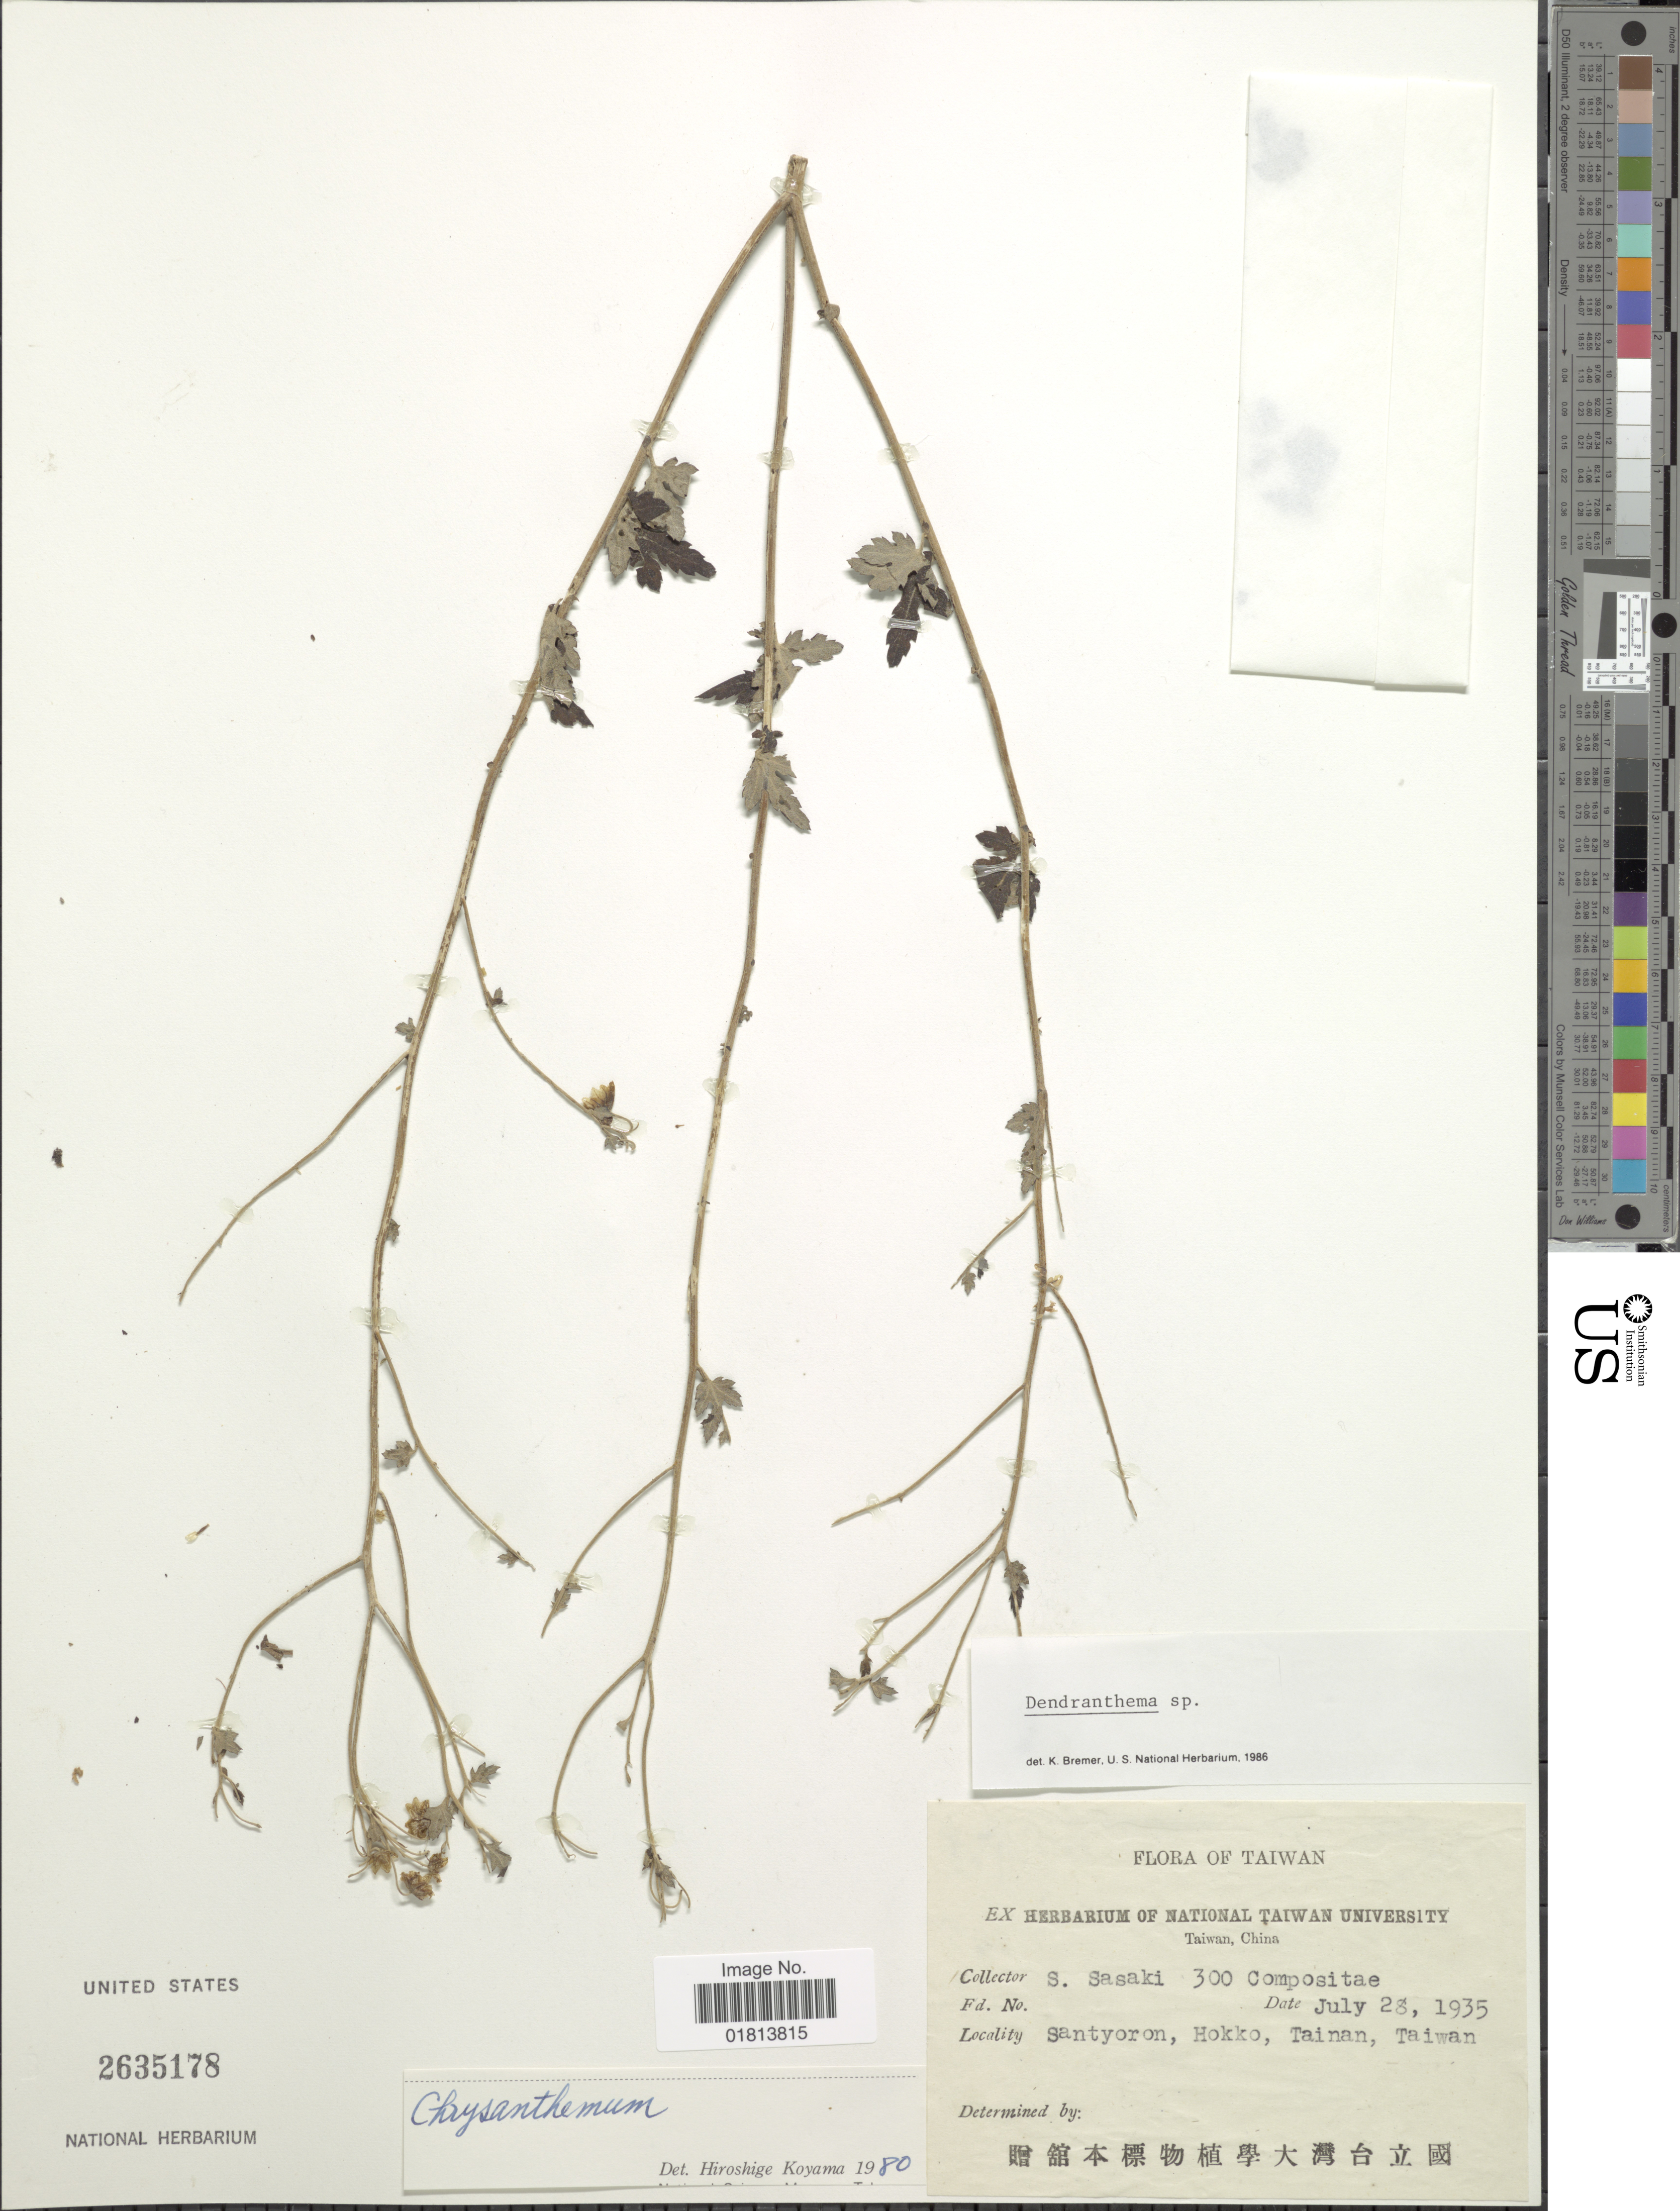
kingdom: Plantae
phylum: Tracheophyta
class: Magnoliopsida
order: Asterales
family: Asteraceae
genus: Dendranthema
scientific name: Dendranthema sp.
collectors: S. Sasaki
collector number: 300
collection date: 1935-07-28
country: Taiwan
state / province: Tainan City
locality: Santyoron, Hokko, Tainan, Taiwan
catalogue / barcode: US 2635178